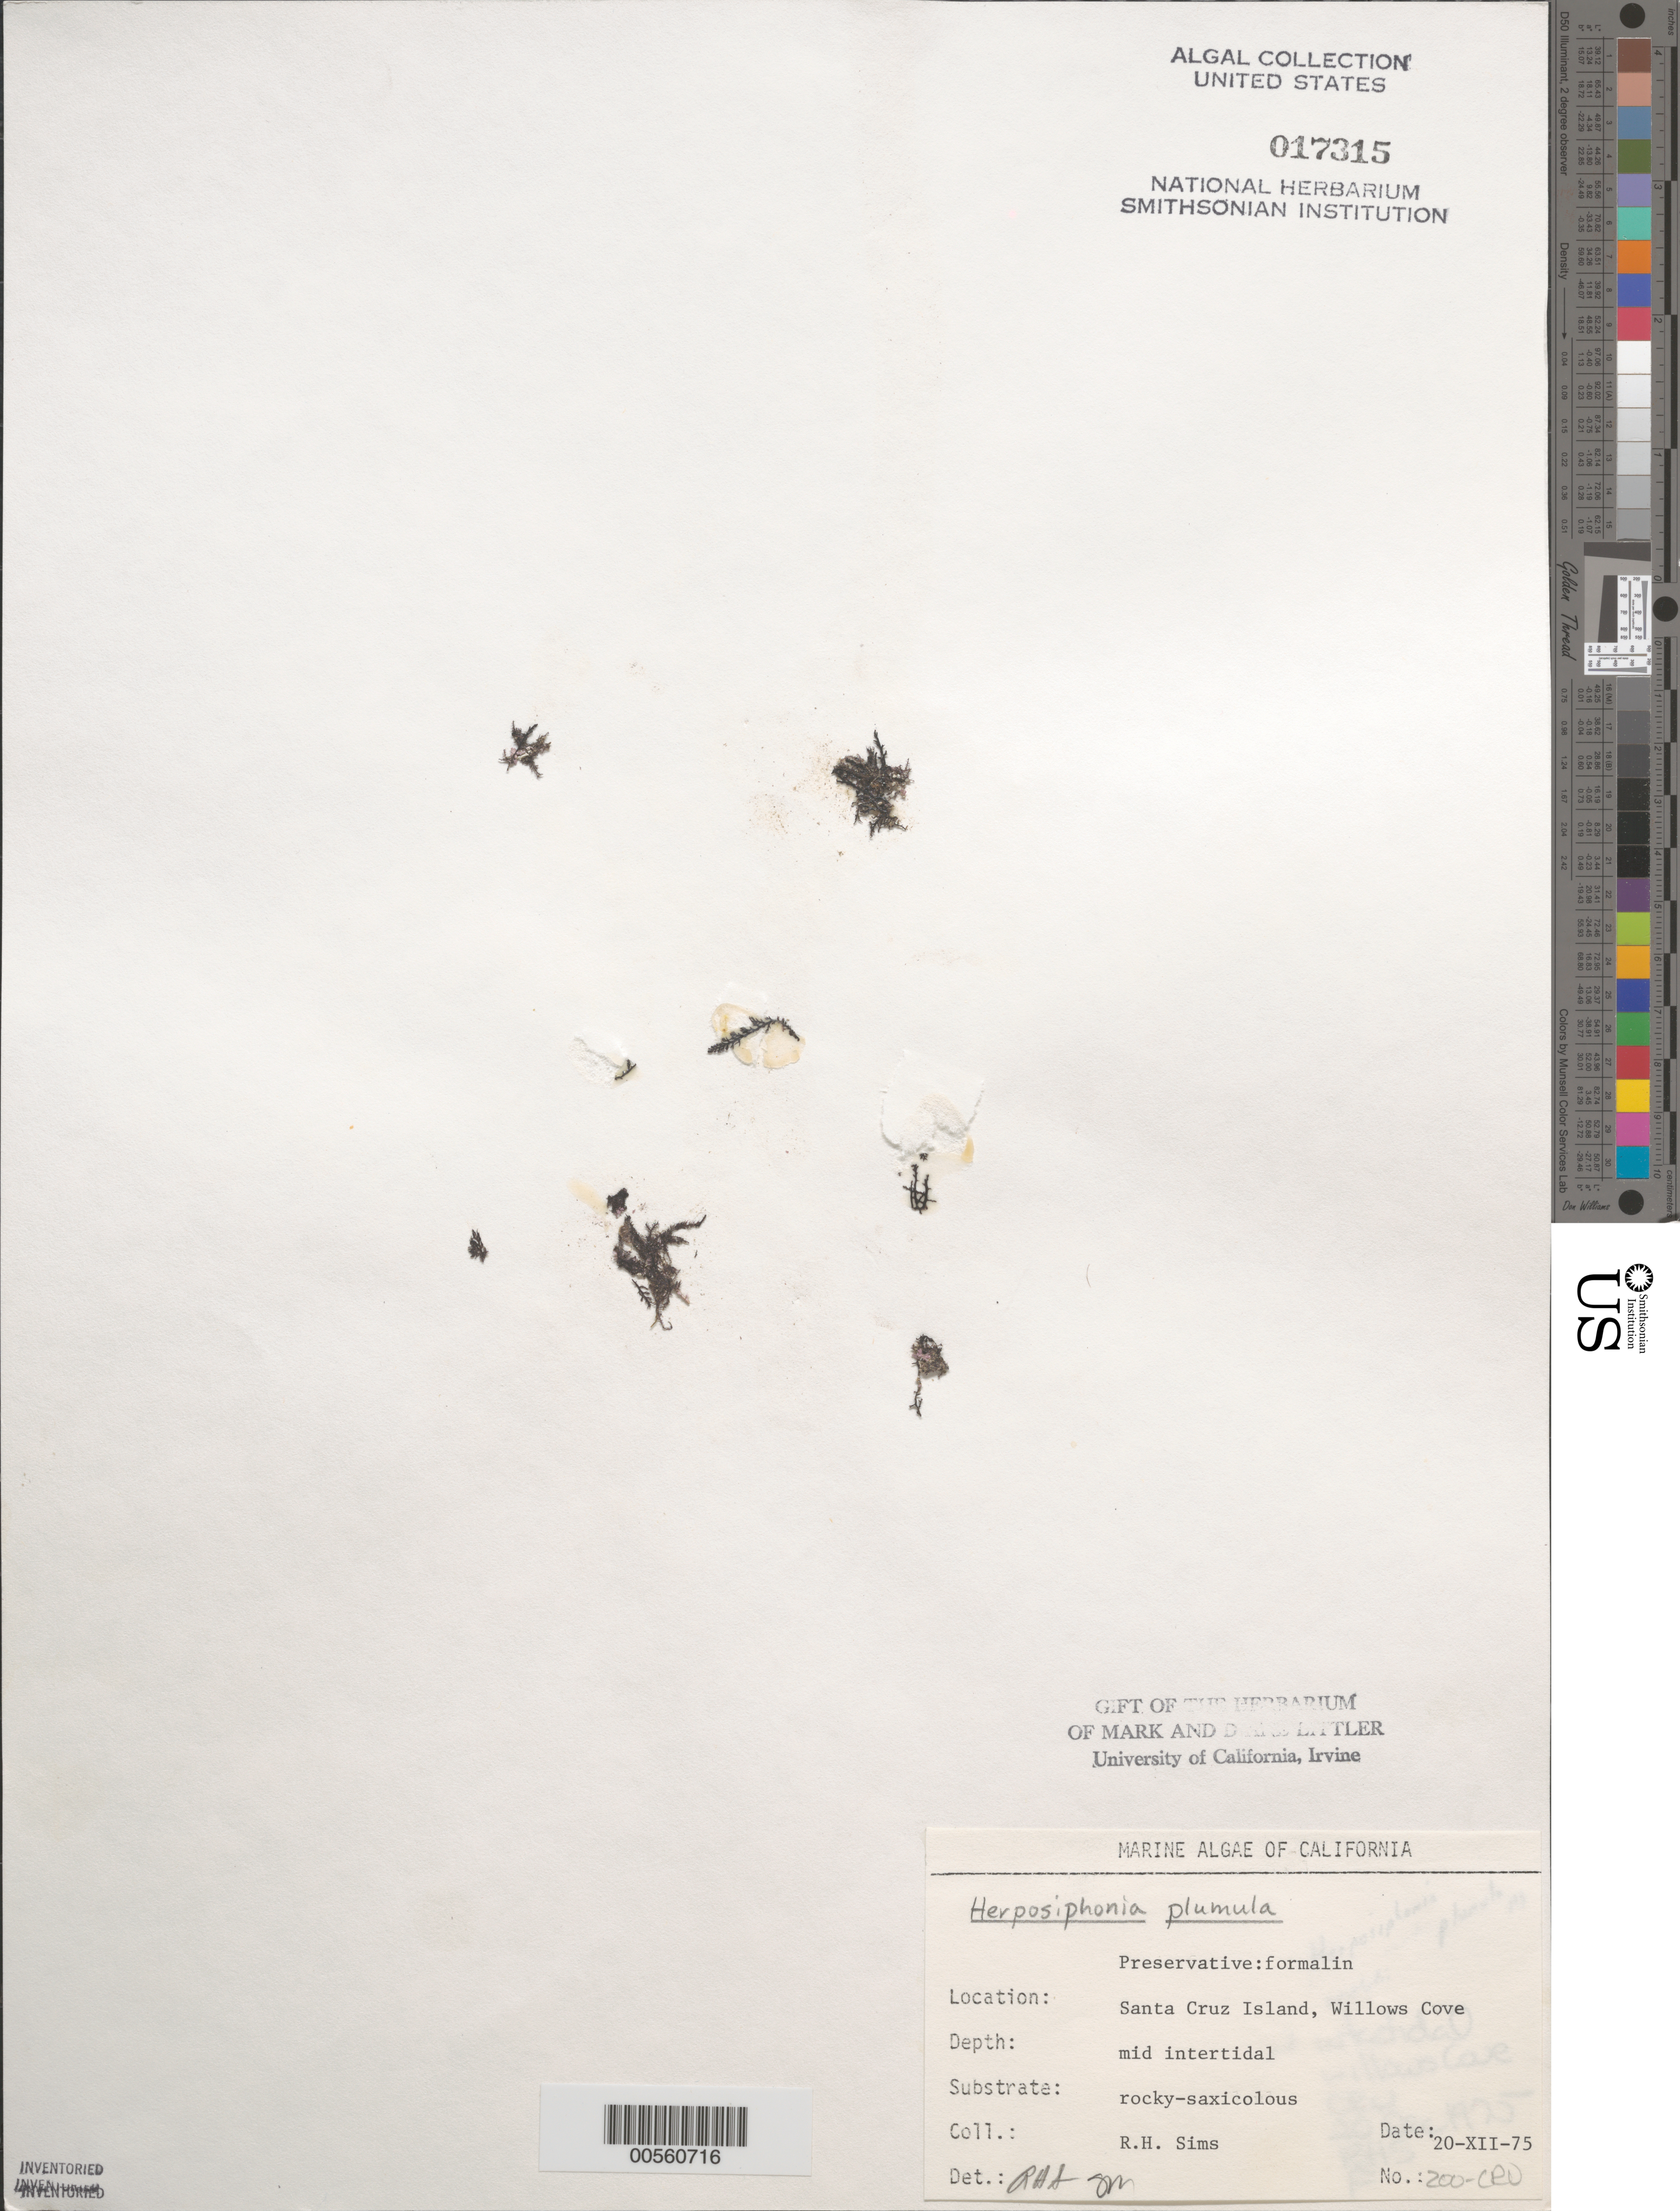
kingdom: Plantae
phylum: Rhodophyta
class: Florideophyceae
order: Ceramiales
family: Rhodomelaceae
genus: Herposiphonia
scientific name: Herposiphonia plumula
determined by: Sims, Robert H.; Murray, S. N.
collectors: R. H. Sims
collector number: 200-cru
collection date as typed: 20 Dec 1975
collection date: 1975-12-20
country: United States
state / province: California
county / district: Santa Barbara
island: Santa Cruz Island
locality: Willows Cove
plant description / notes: BLM-SOCALBIGHT Rocky Intertidal Survey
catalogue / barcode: US 17315